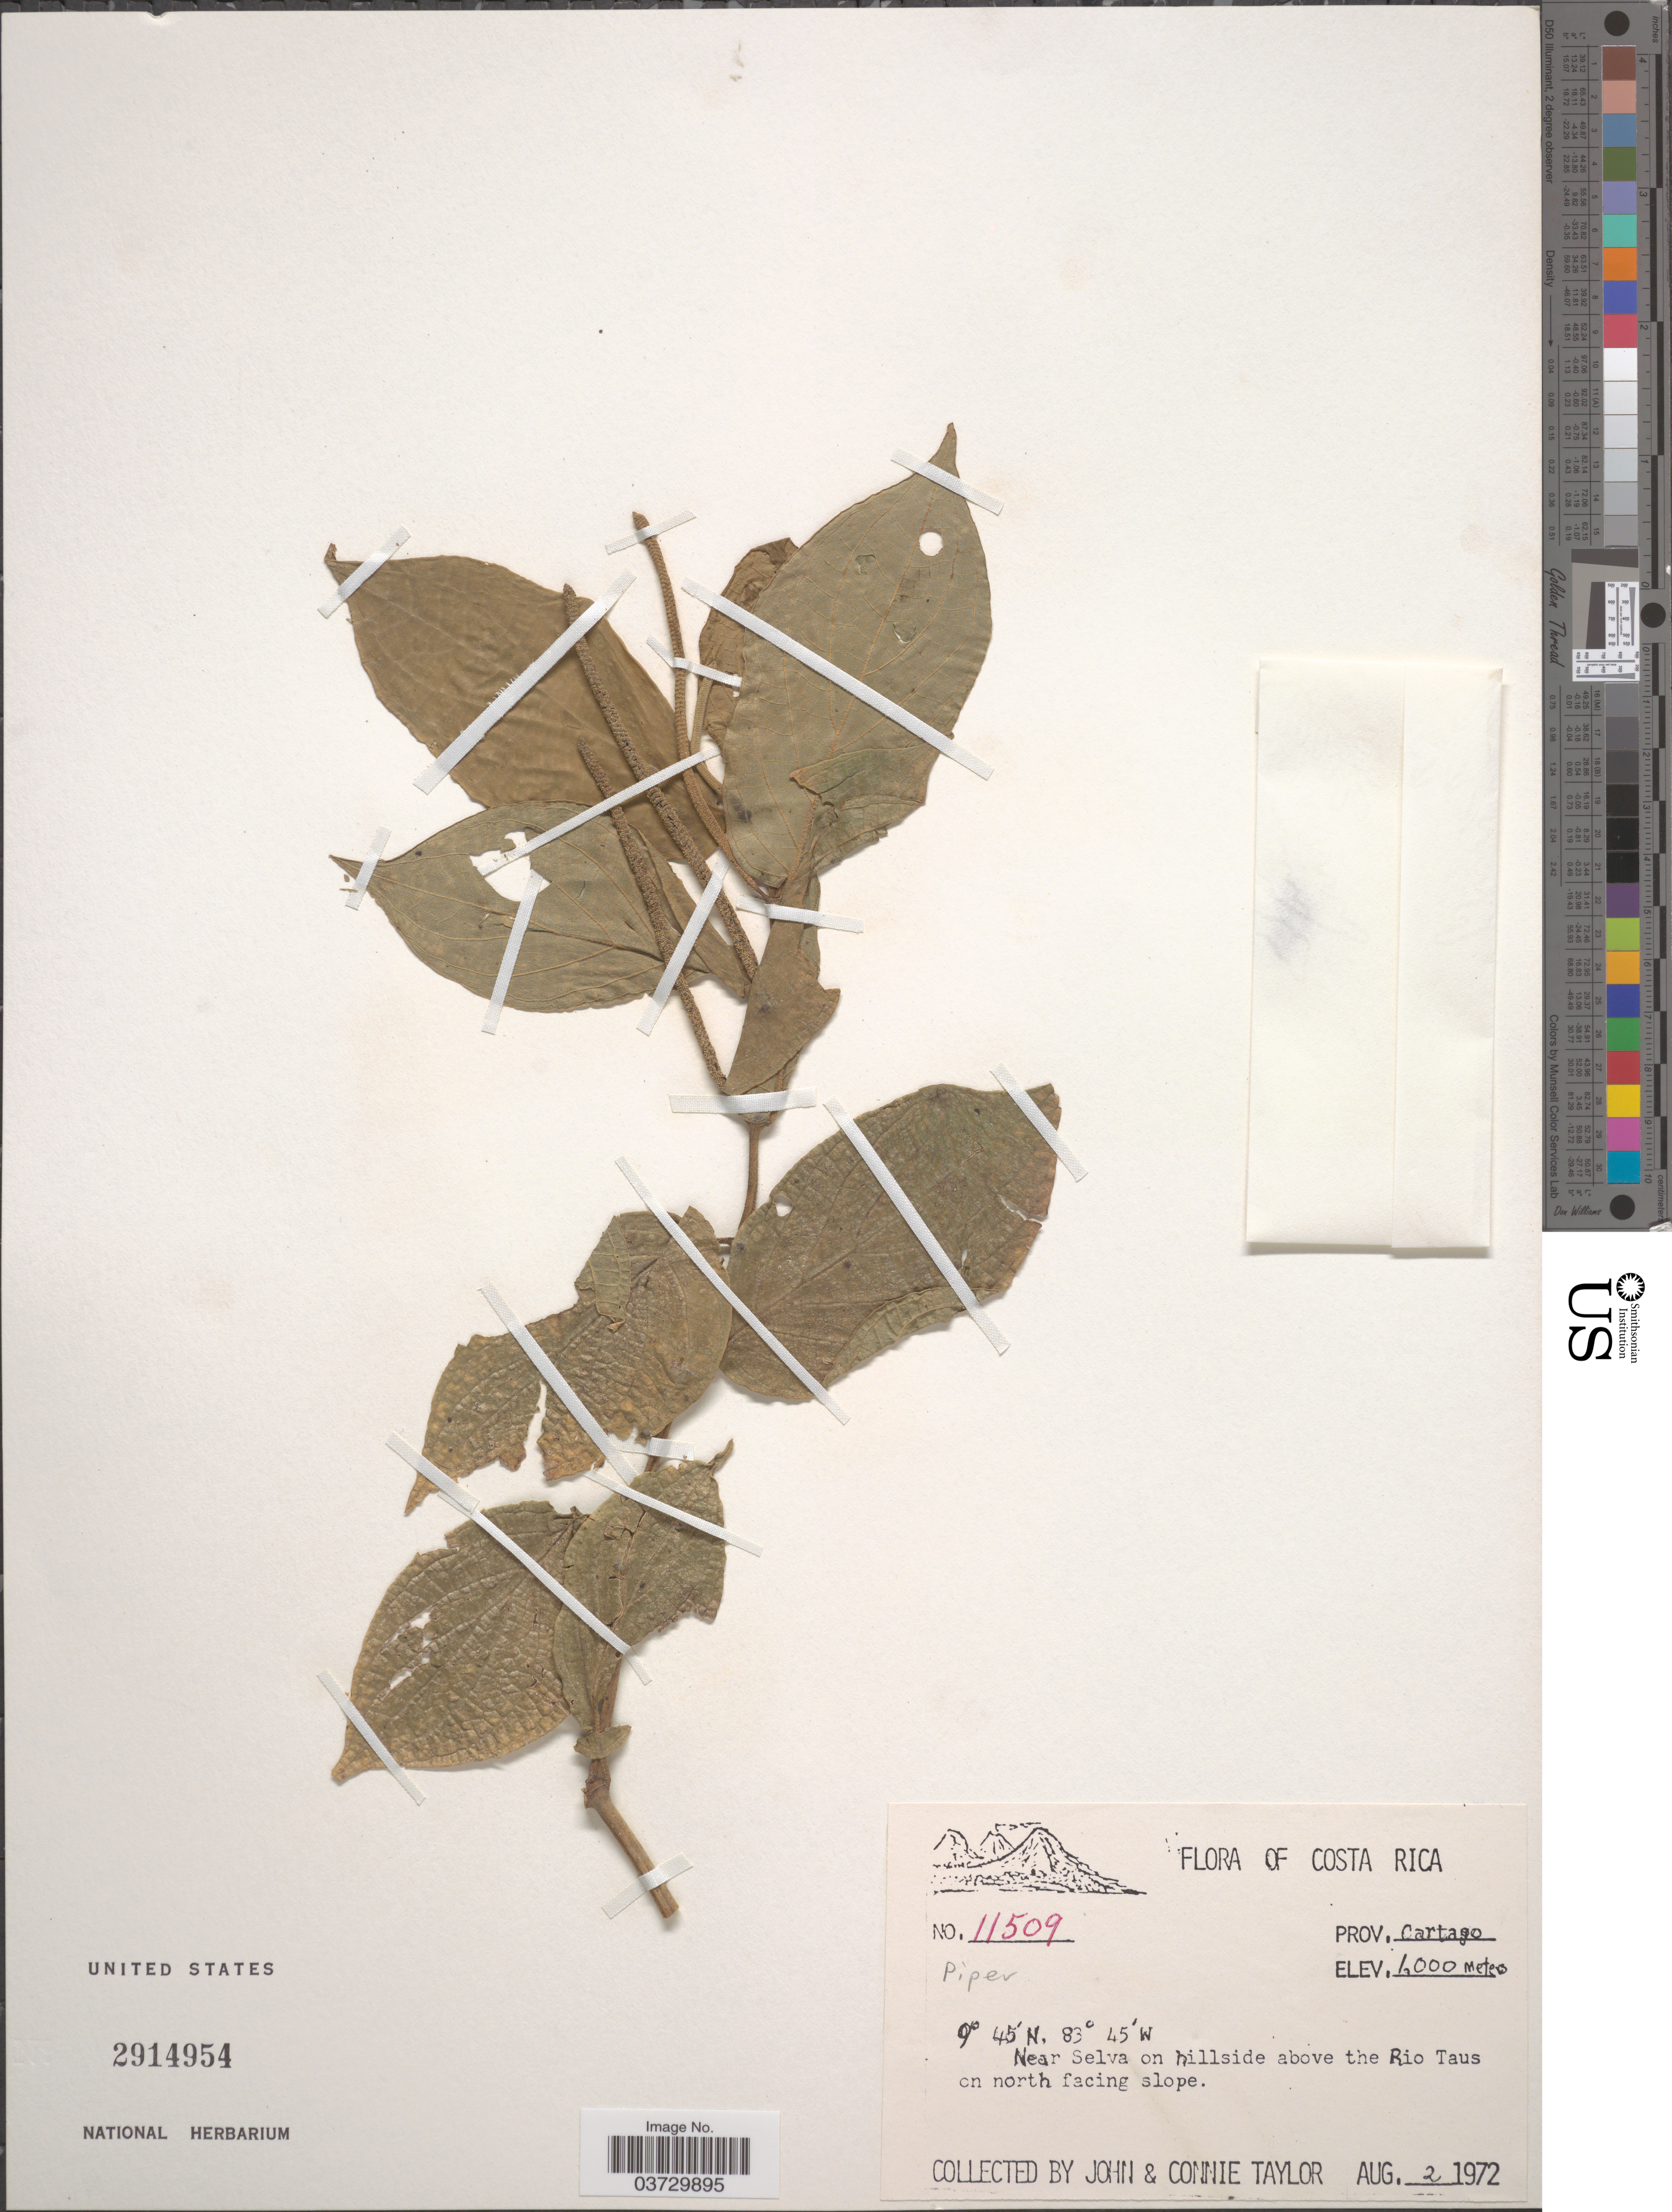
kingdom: Plantae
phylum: Tracheophyta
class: Magnoliopsida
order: Piperales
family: Piperaceae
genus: Piper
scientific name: Piper sp.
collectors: J. Taylor & C. Taylor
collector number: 11509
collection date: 1972-08-02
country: Costa Rica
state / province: Cartago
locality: Near Selva on hillside above the Rio Taus on north facing slope.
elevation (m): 1000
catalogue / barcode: US 2914954